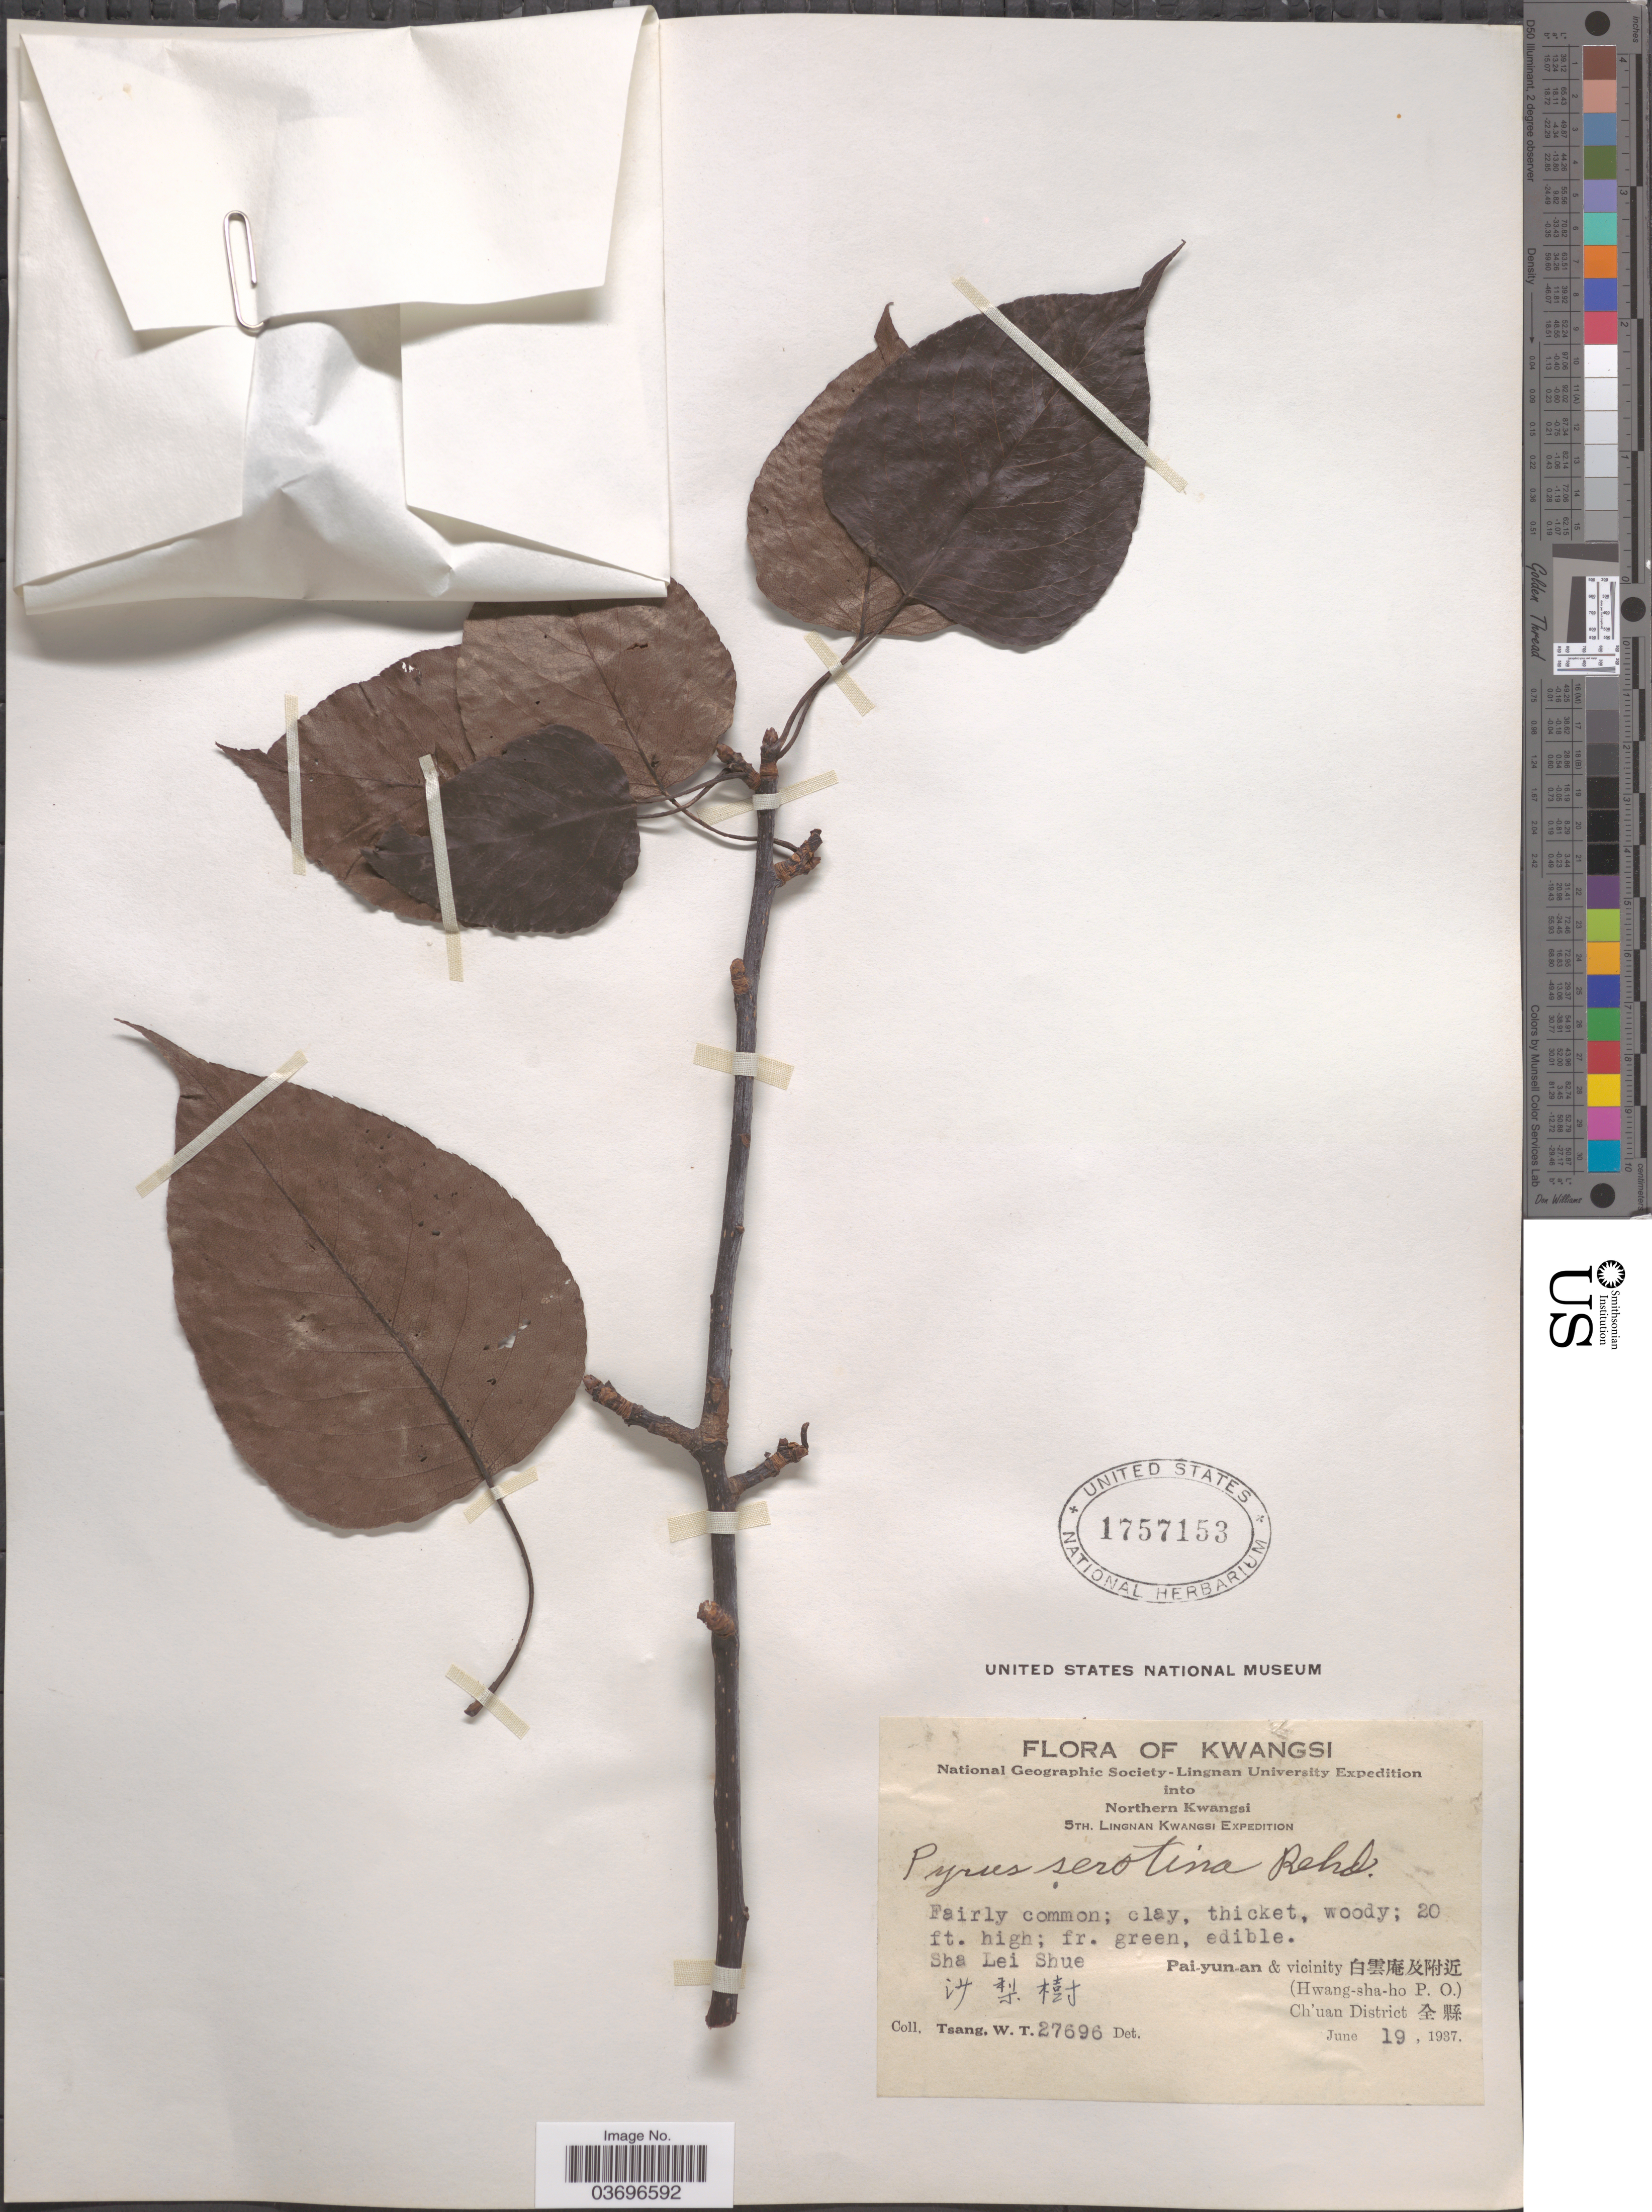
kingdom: Plantae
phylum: Tracheophyta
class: Magnoliopsida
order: Rosales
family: Rosaceae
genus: Pyrus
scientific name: Pyrus pyrifolia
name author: (Burm. f.) Nakai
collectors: W. T. Tsang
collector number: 27696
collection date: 1937-06-19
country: China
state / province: Guangxi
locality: Kwangsi. Northern Kwangsi. Sha Lei Shue X. Pai-yun-an & vicinity X. (Hwang-sha-ho P. O.). Ch'uan District X.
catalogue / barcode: US 1757153